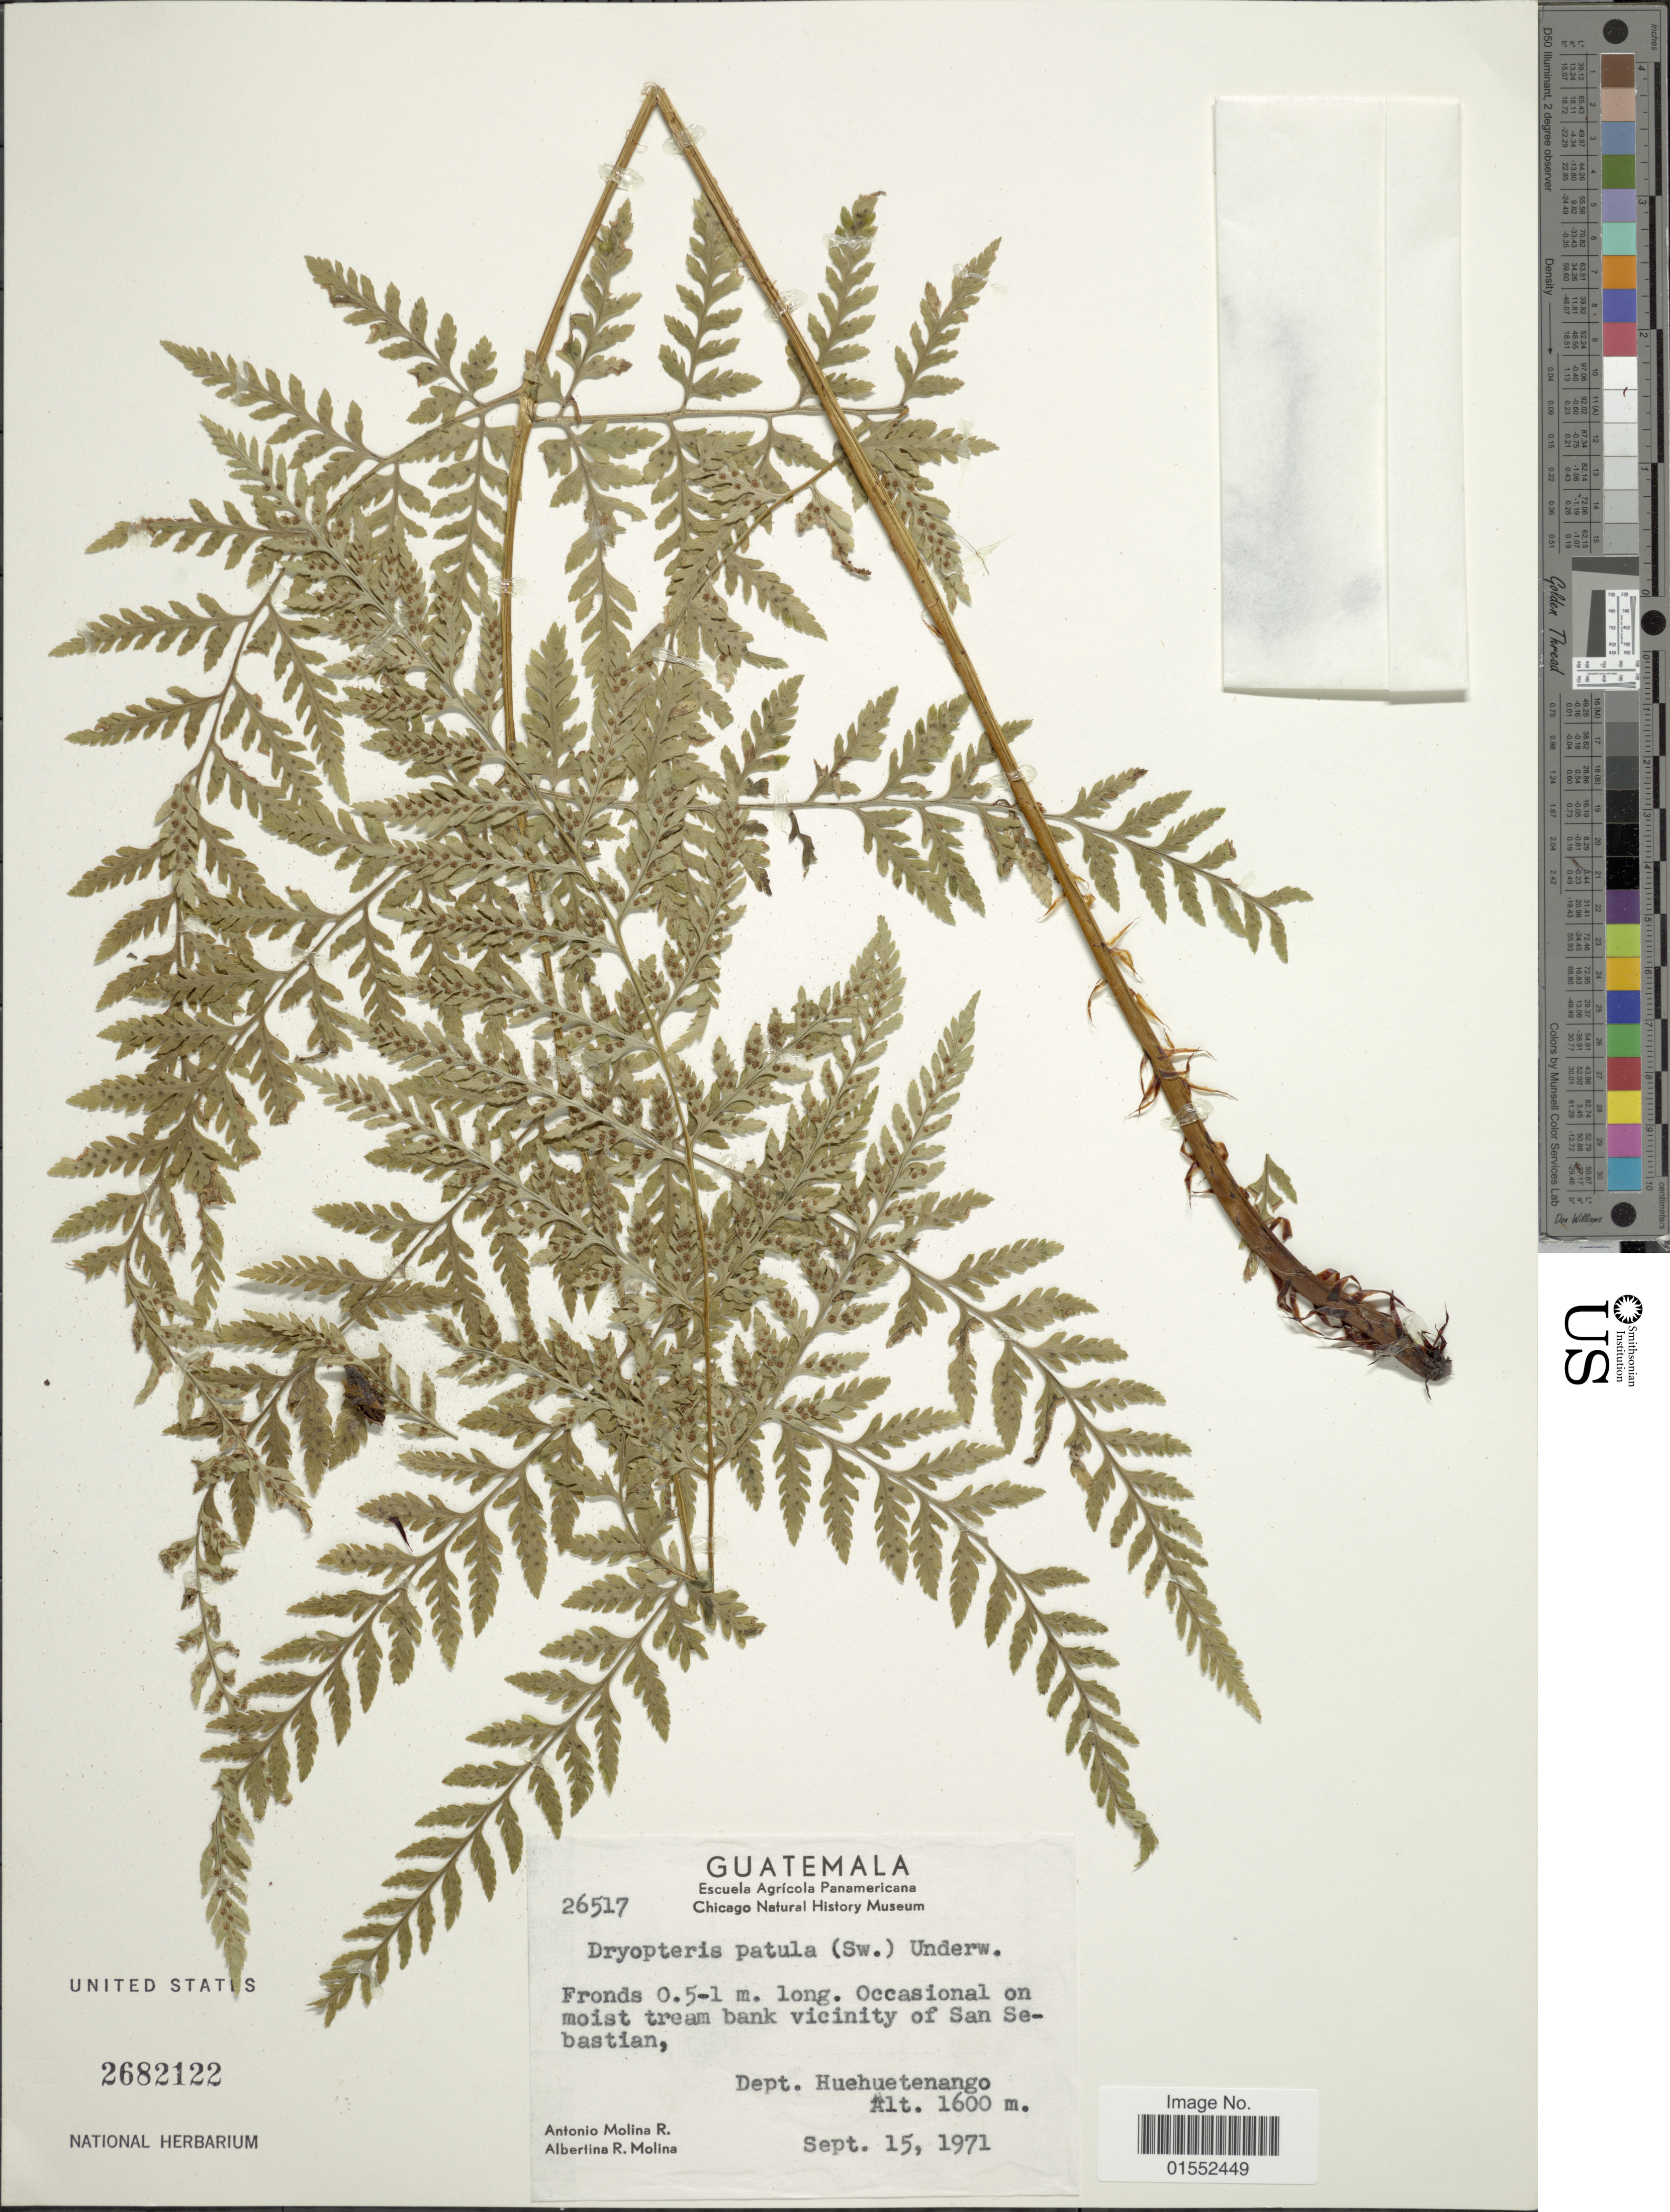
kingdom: Plantae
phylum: Tracheophyta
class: Polypodiopsida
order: Polypodiales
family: Dryopteridaceae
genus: Dryopteris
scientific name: Dryopteris patula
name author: (Sw.) Underw.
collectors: A. R. Molina & A. R. Molina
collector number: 26517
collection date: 1971-09-15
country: Guatemala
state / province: Huehuetenango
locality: Occasional on moist stream bank vicinity of San Sebastian. dept. Huehuetenango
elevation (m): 1600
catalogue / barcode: US 2682122